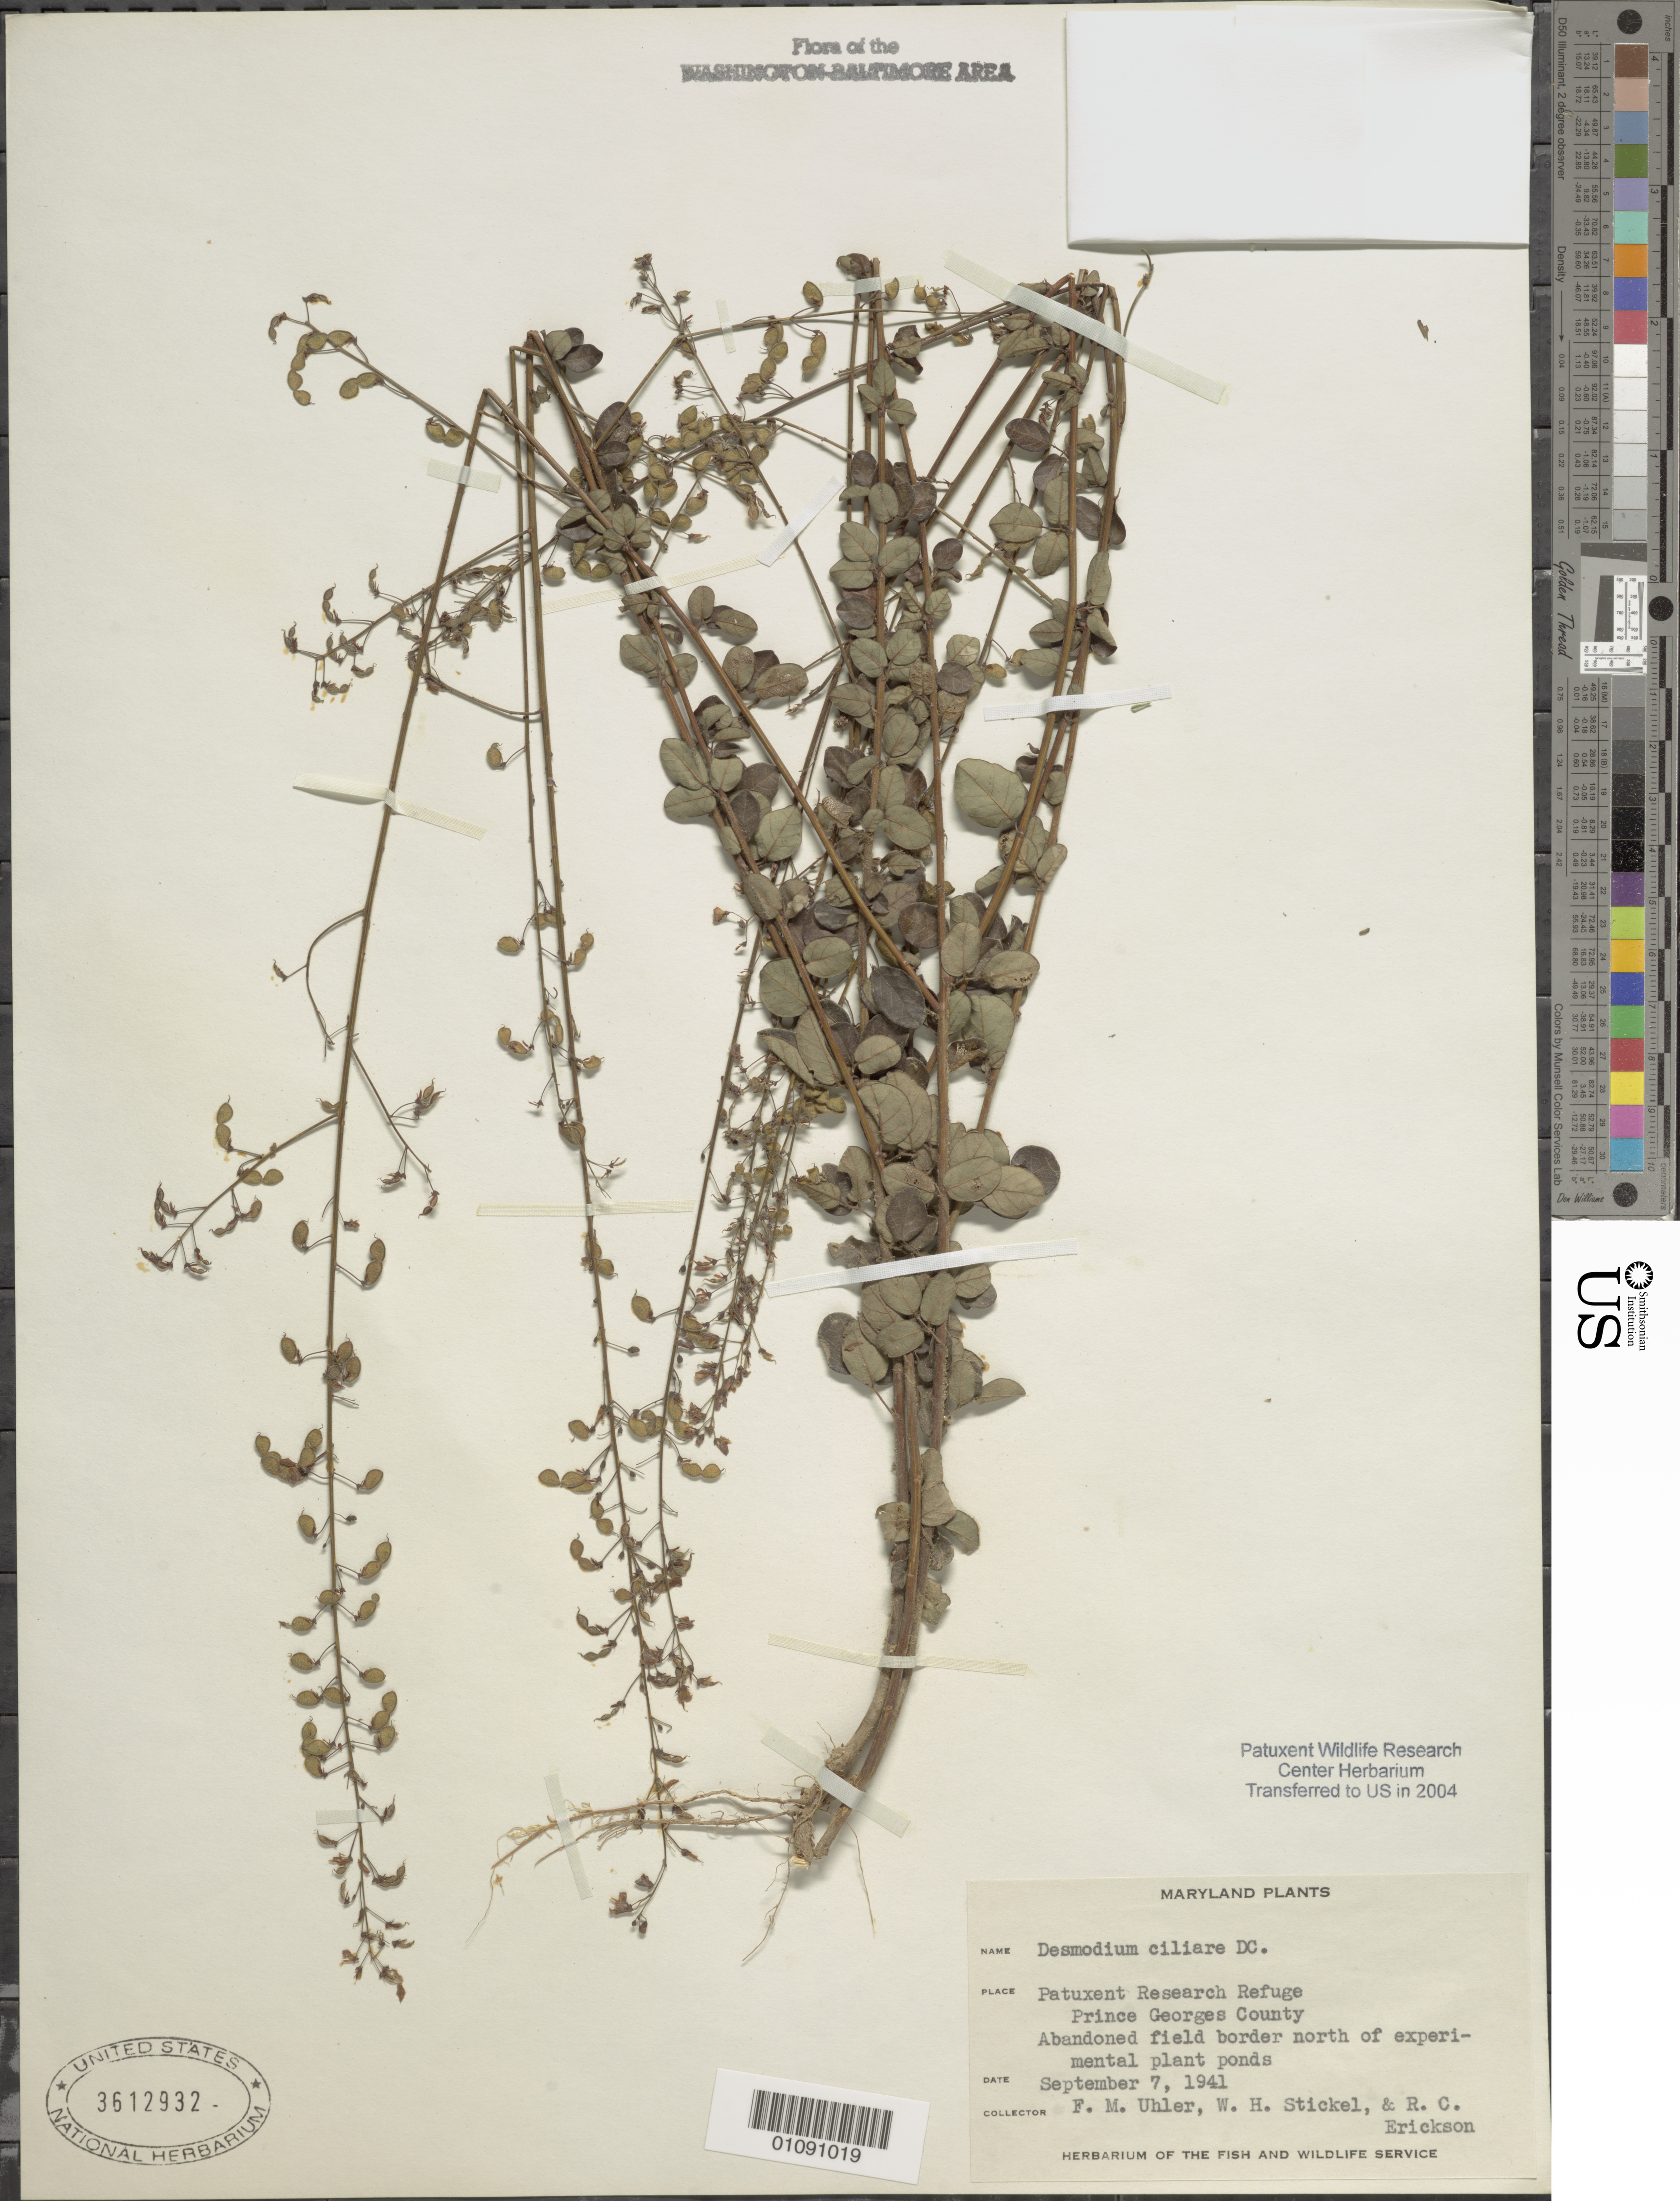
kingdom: Plantae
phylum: Tracheophyta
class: Magnoliopsida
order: Fabales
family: Fabaceae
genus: Desmodium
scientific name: Desmodium ciliare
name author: (Muhl. ex Willd.) DC.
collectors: F. M. Uhler, W. Stickel & R. Erickson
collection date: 1941-09-07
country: United States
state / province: Maryland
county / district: Prince George's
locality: Patuxent Wildlife Refuge. N. of experimental plant ponds.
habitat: Abandoned field border.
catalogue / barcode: US 3612932